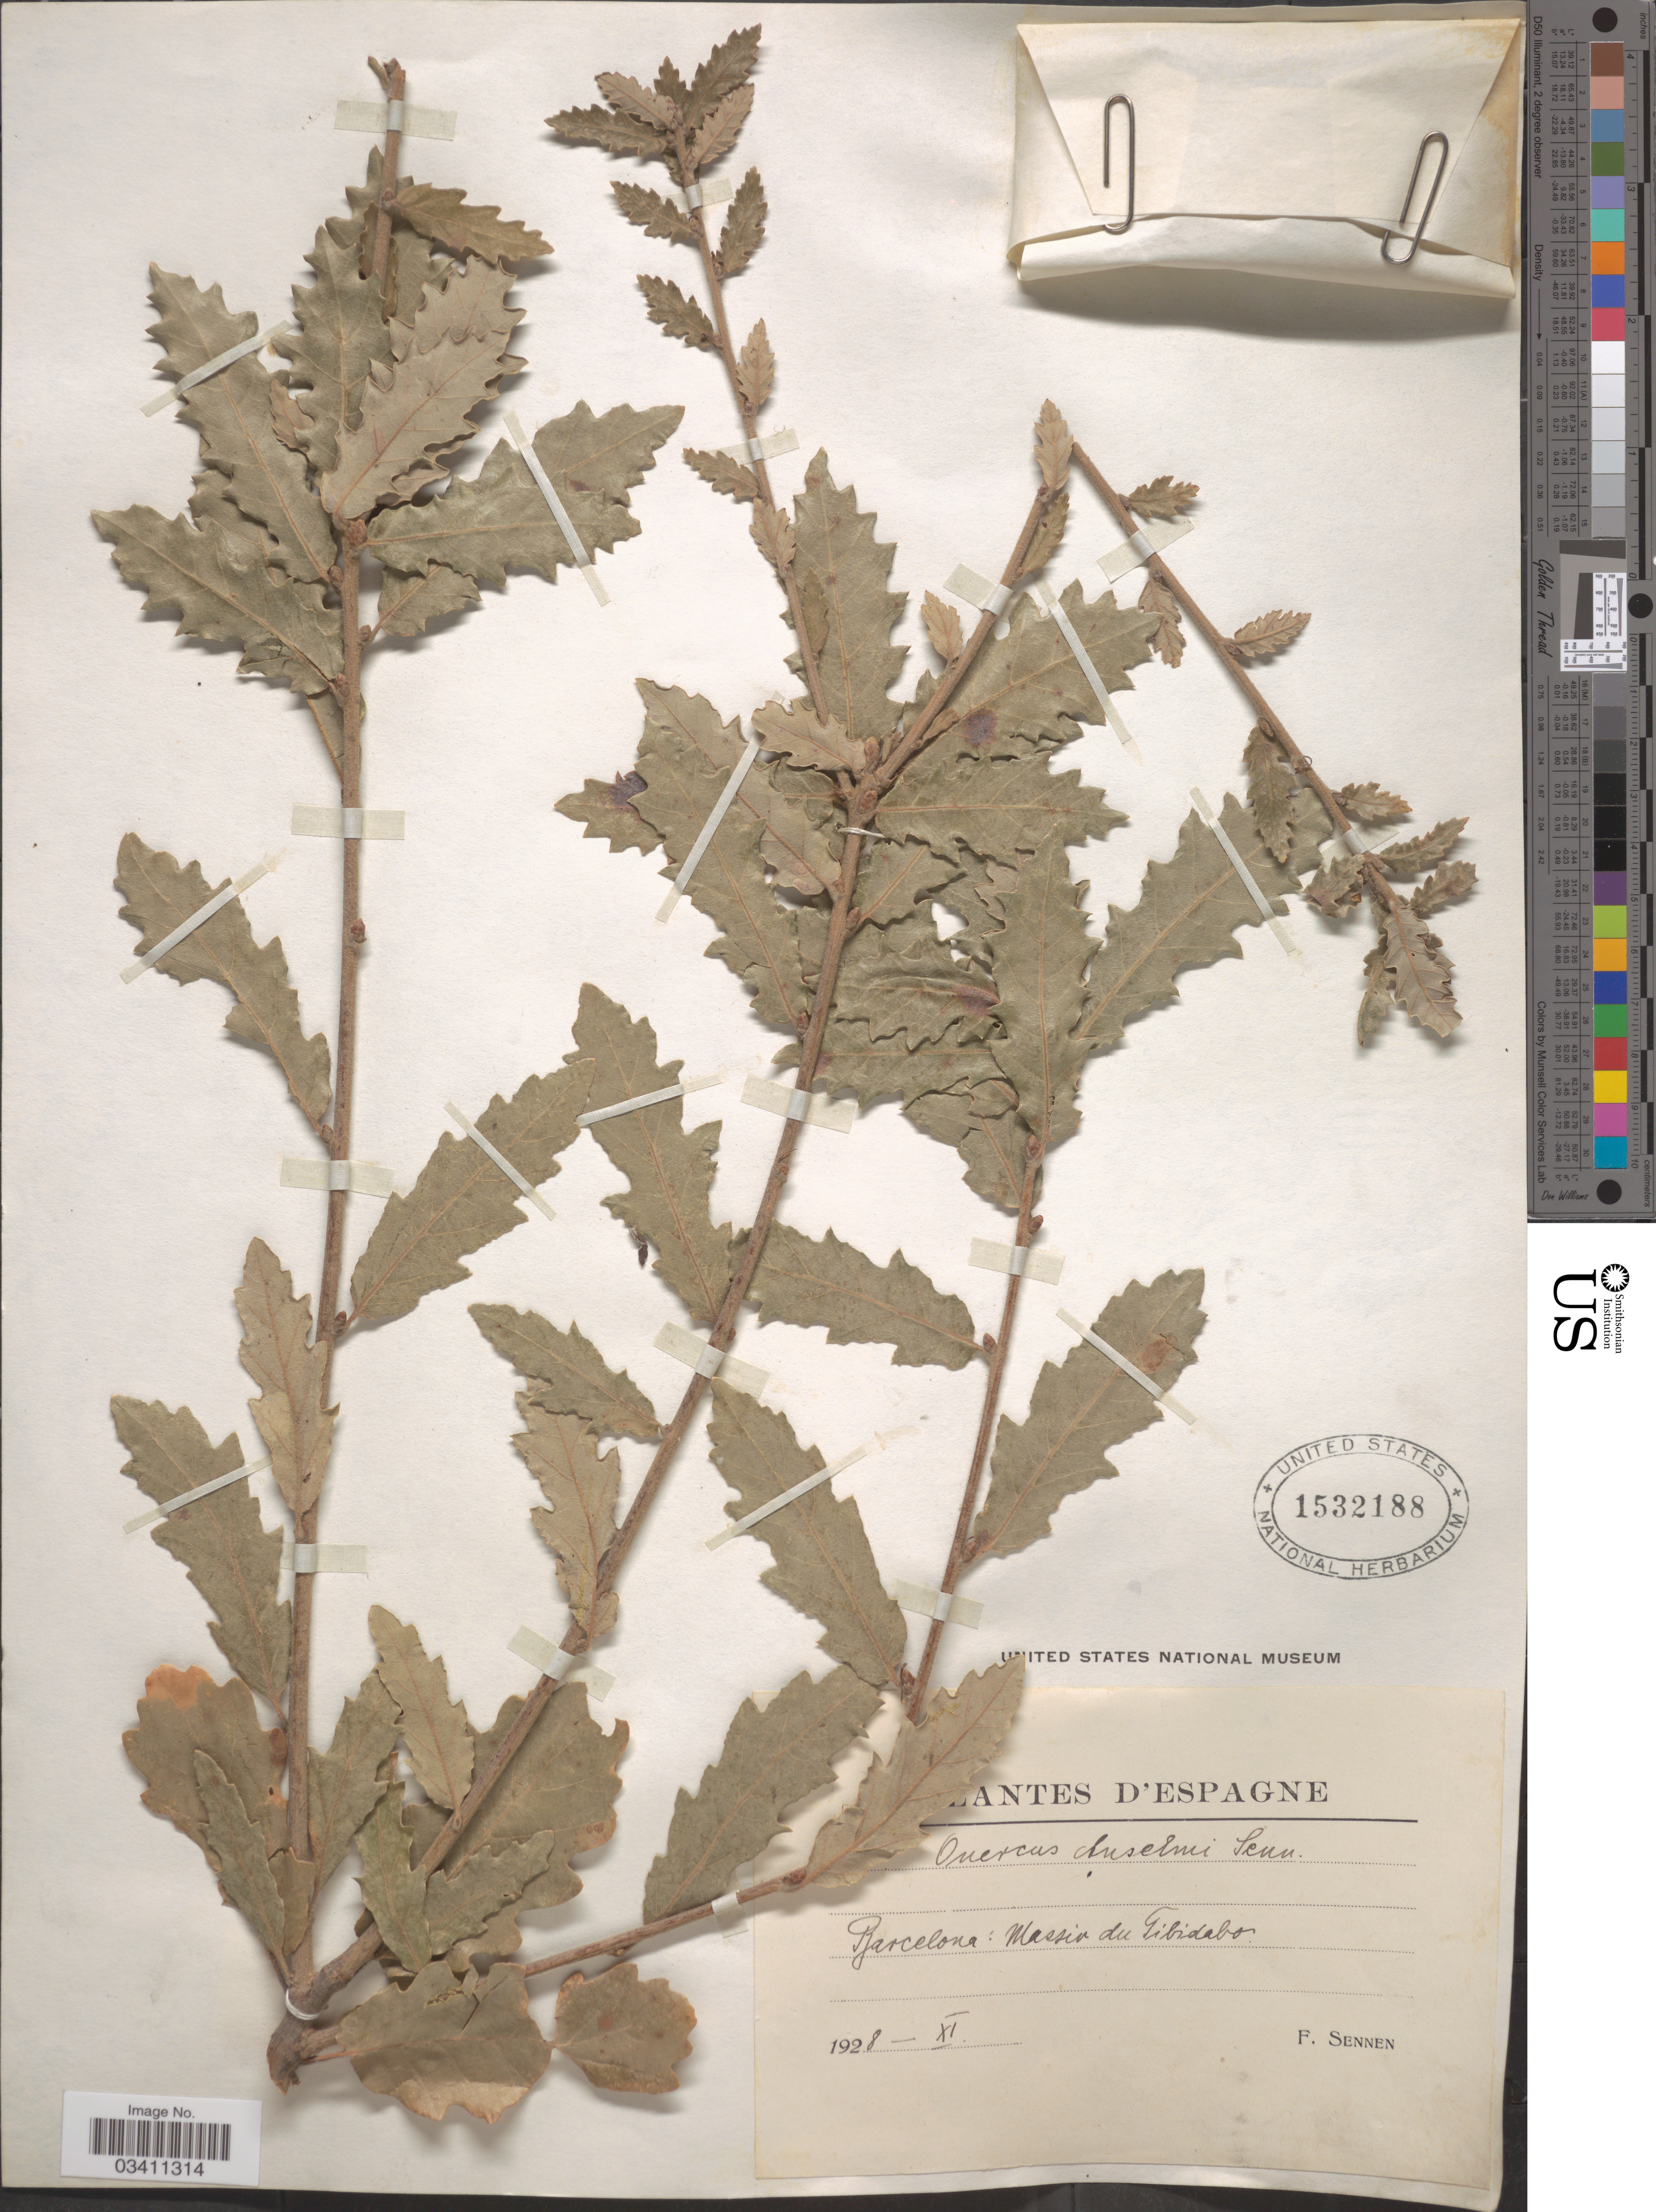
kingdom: Plantae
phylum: Tracheophyta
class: Magnoliopsida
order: Fagales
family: Fagaceae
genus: Quercus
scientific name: Quercus sp.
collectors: E. Sennen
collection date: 1928-11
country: Spain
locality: Espagne. Barcelona: Massif du Tibidabo.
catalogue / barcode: US 1532188